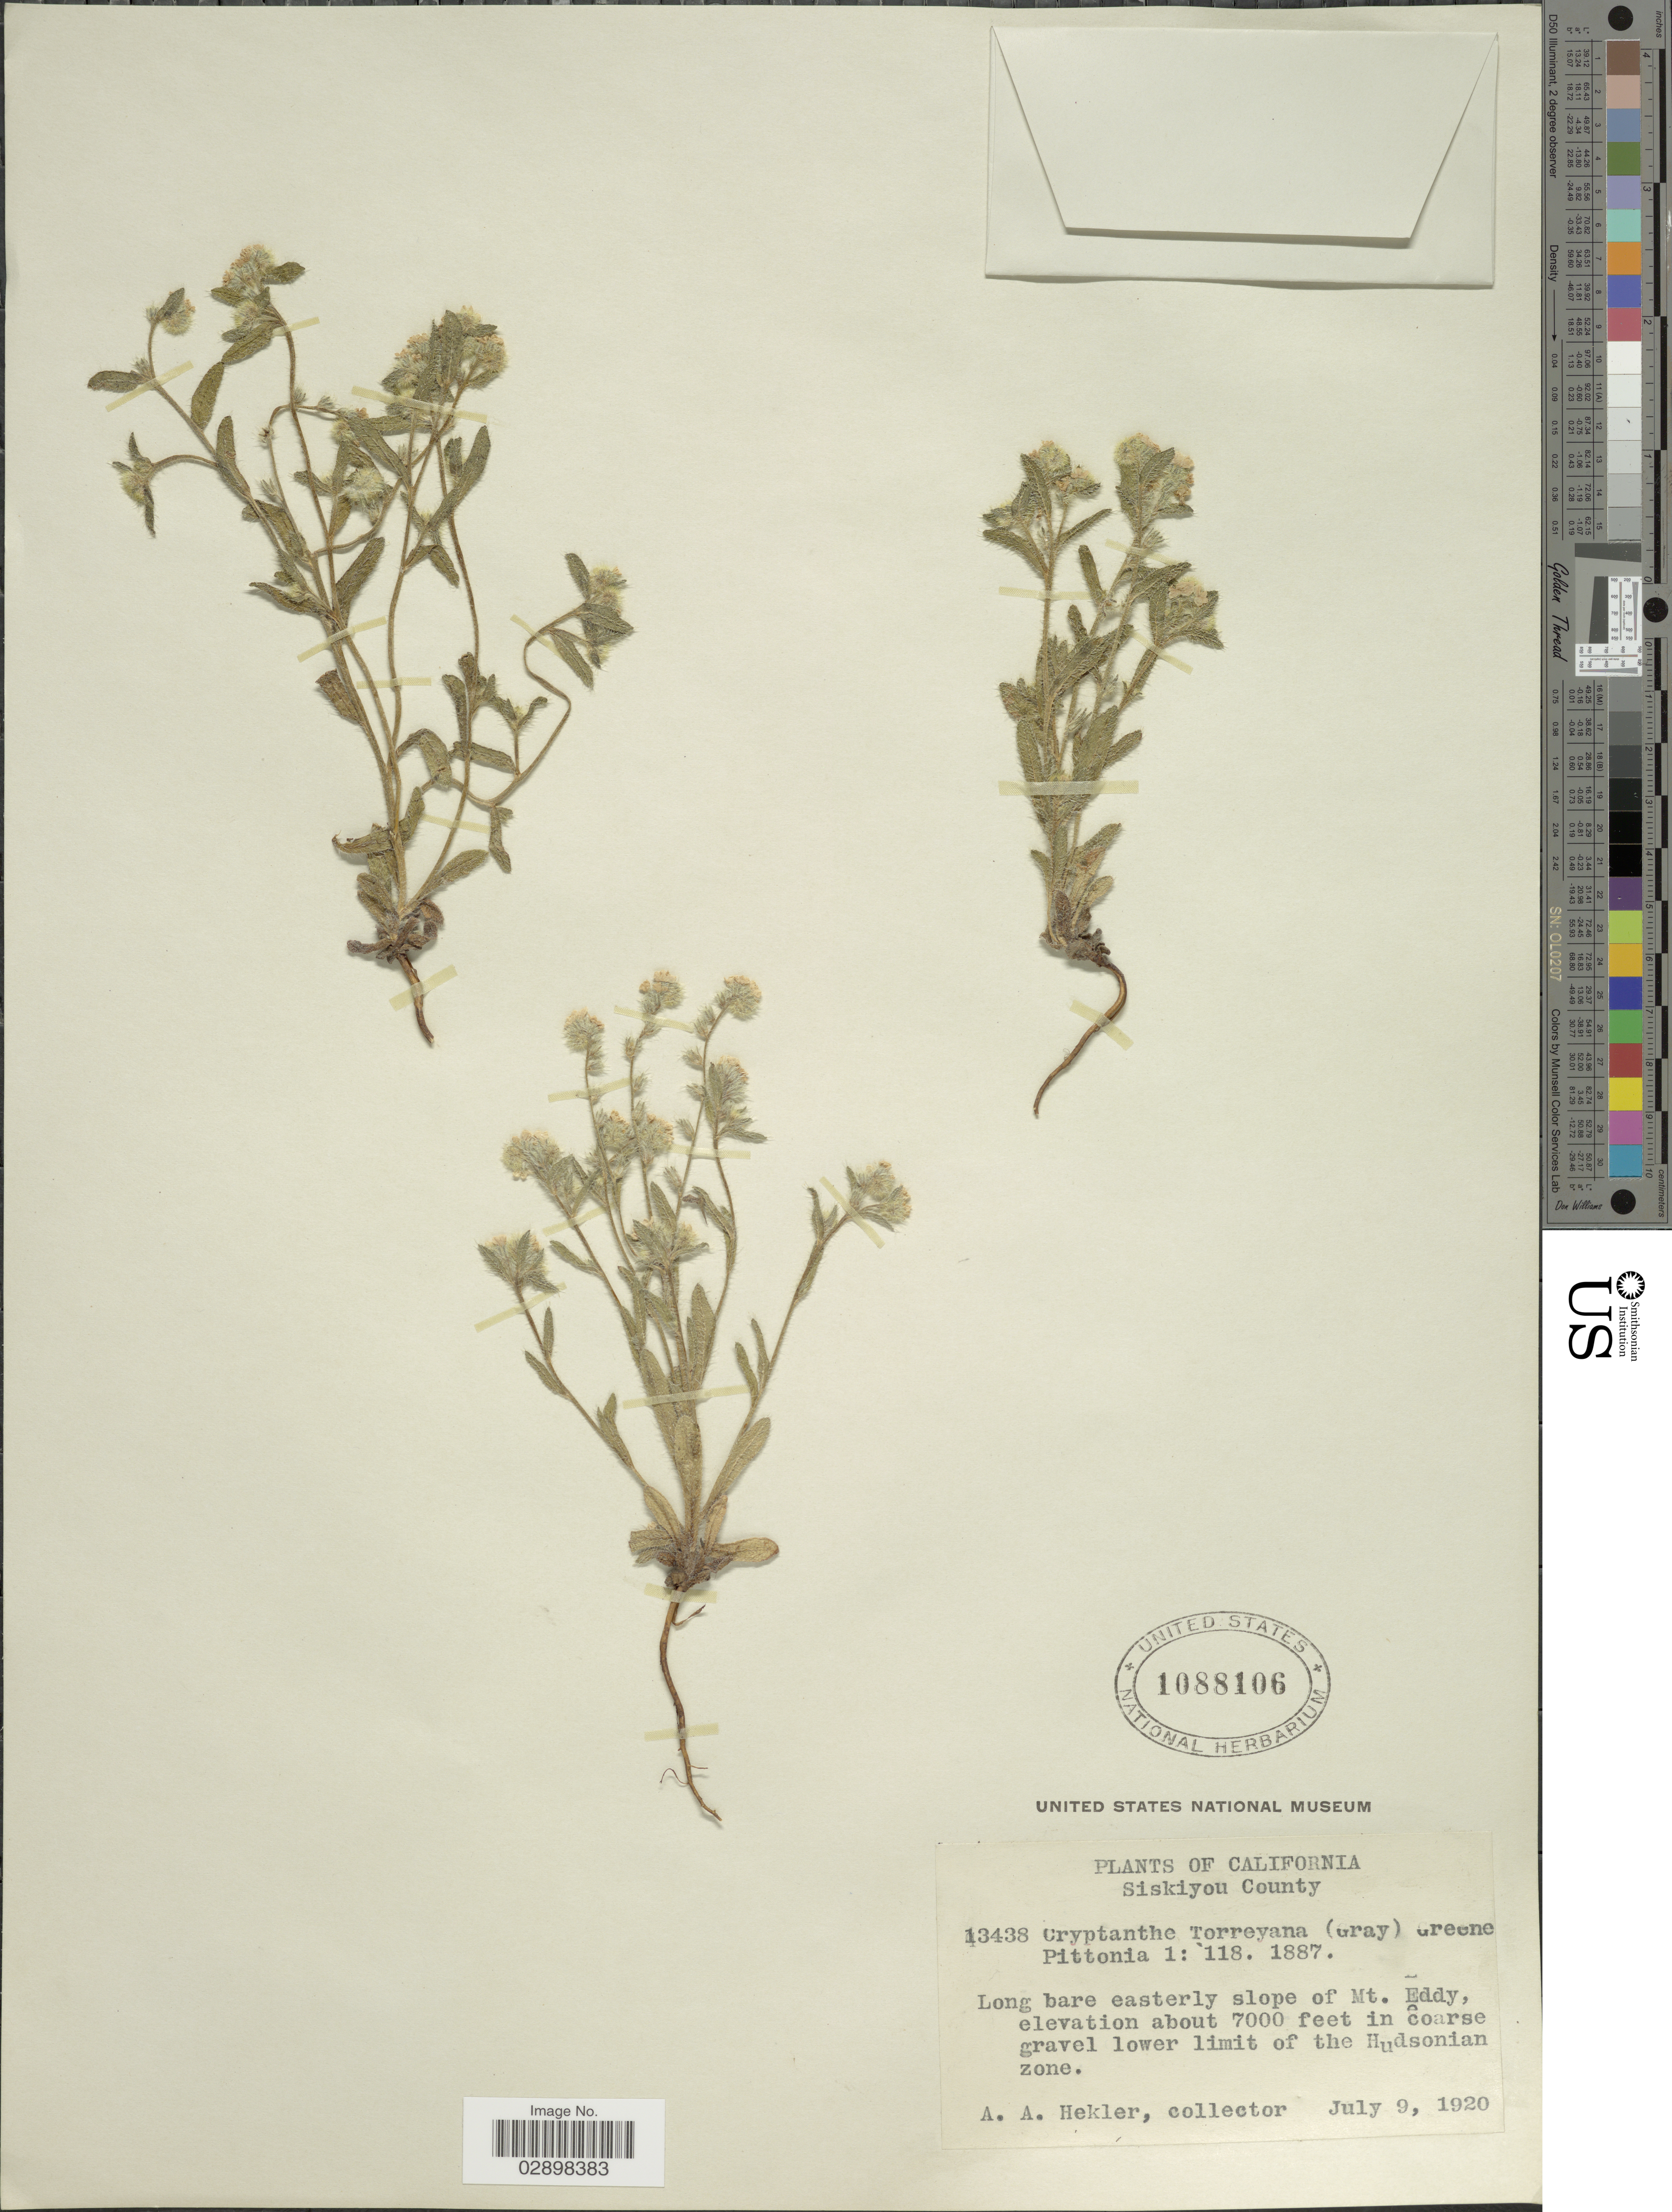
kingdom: Plantae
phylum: Tracheophyta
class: Magnoliopsida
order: Boraginales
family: Boraginaceae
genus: Cryptantha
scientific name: Cryptantha torreyana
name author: (A. Gray) S.W. Greene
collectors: A. Hekler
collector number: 13438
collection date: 1920-07-09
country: United States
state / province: California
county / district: Siskiyou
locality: Siskiyou County, Long bare easterly slope of Mt. Eddy, in coarse gravel lower limit of the Hudsonian zone.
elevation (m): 2134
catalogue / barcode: US 1088106